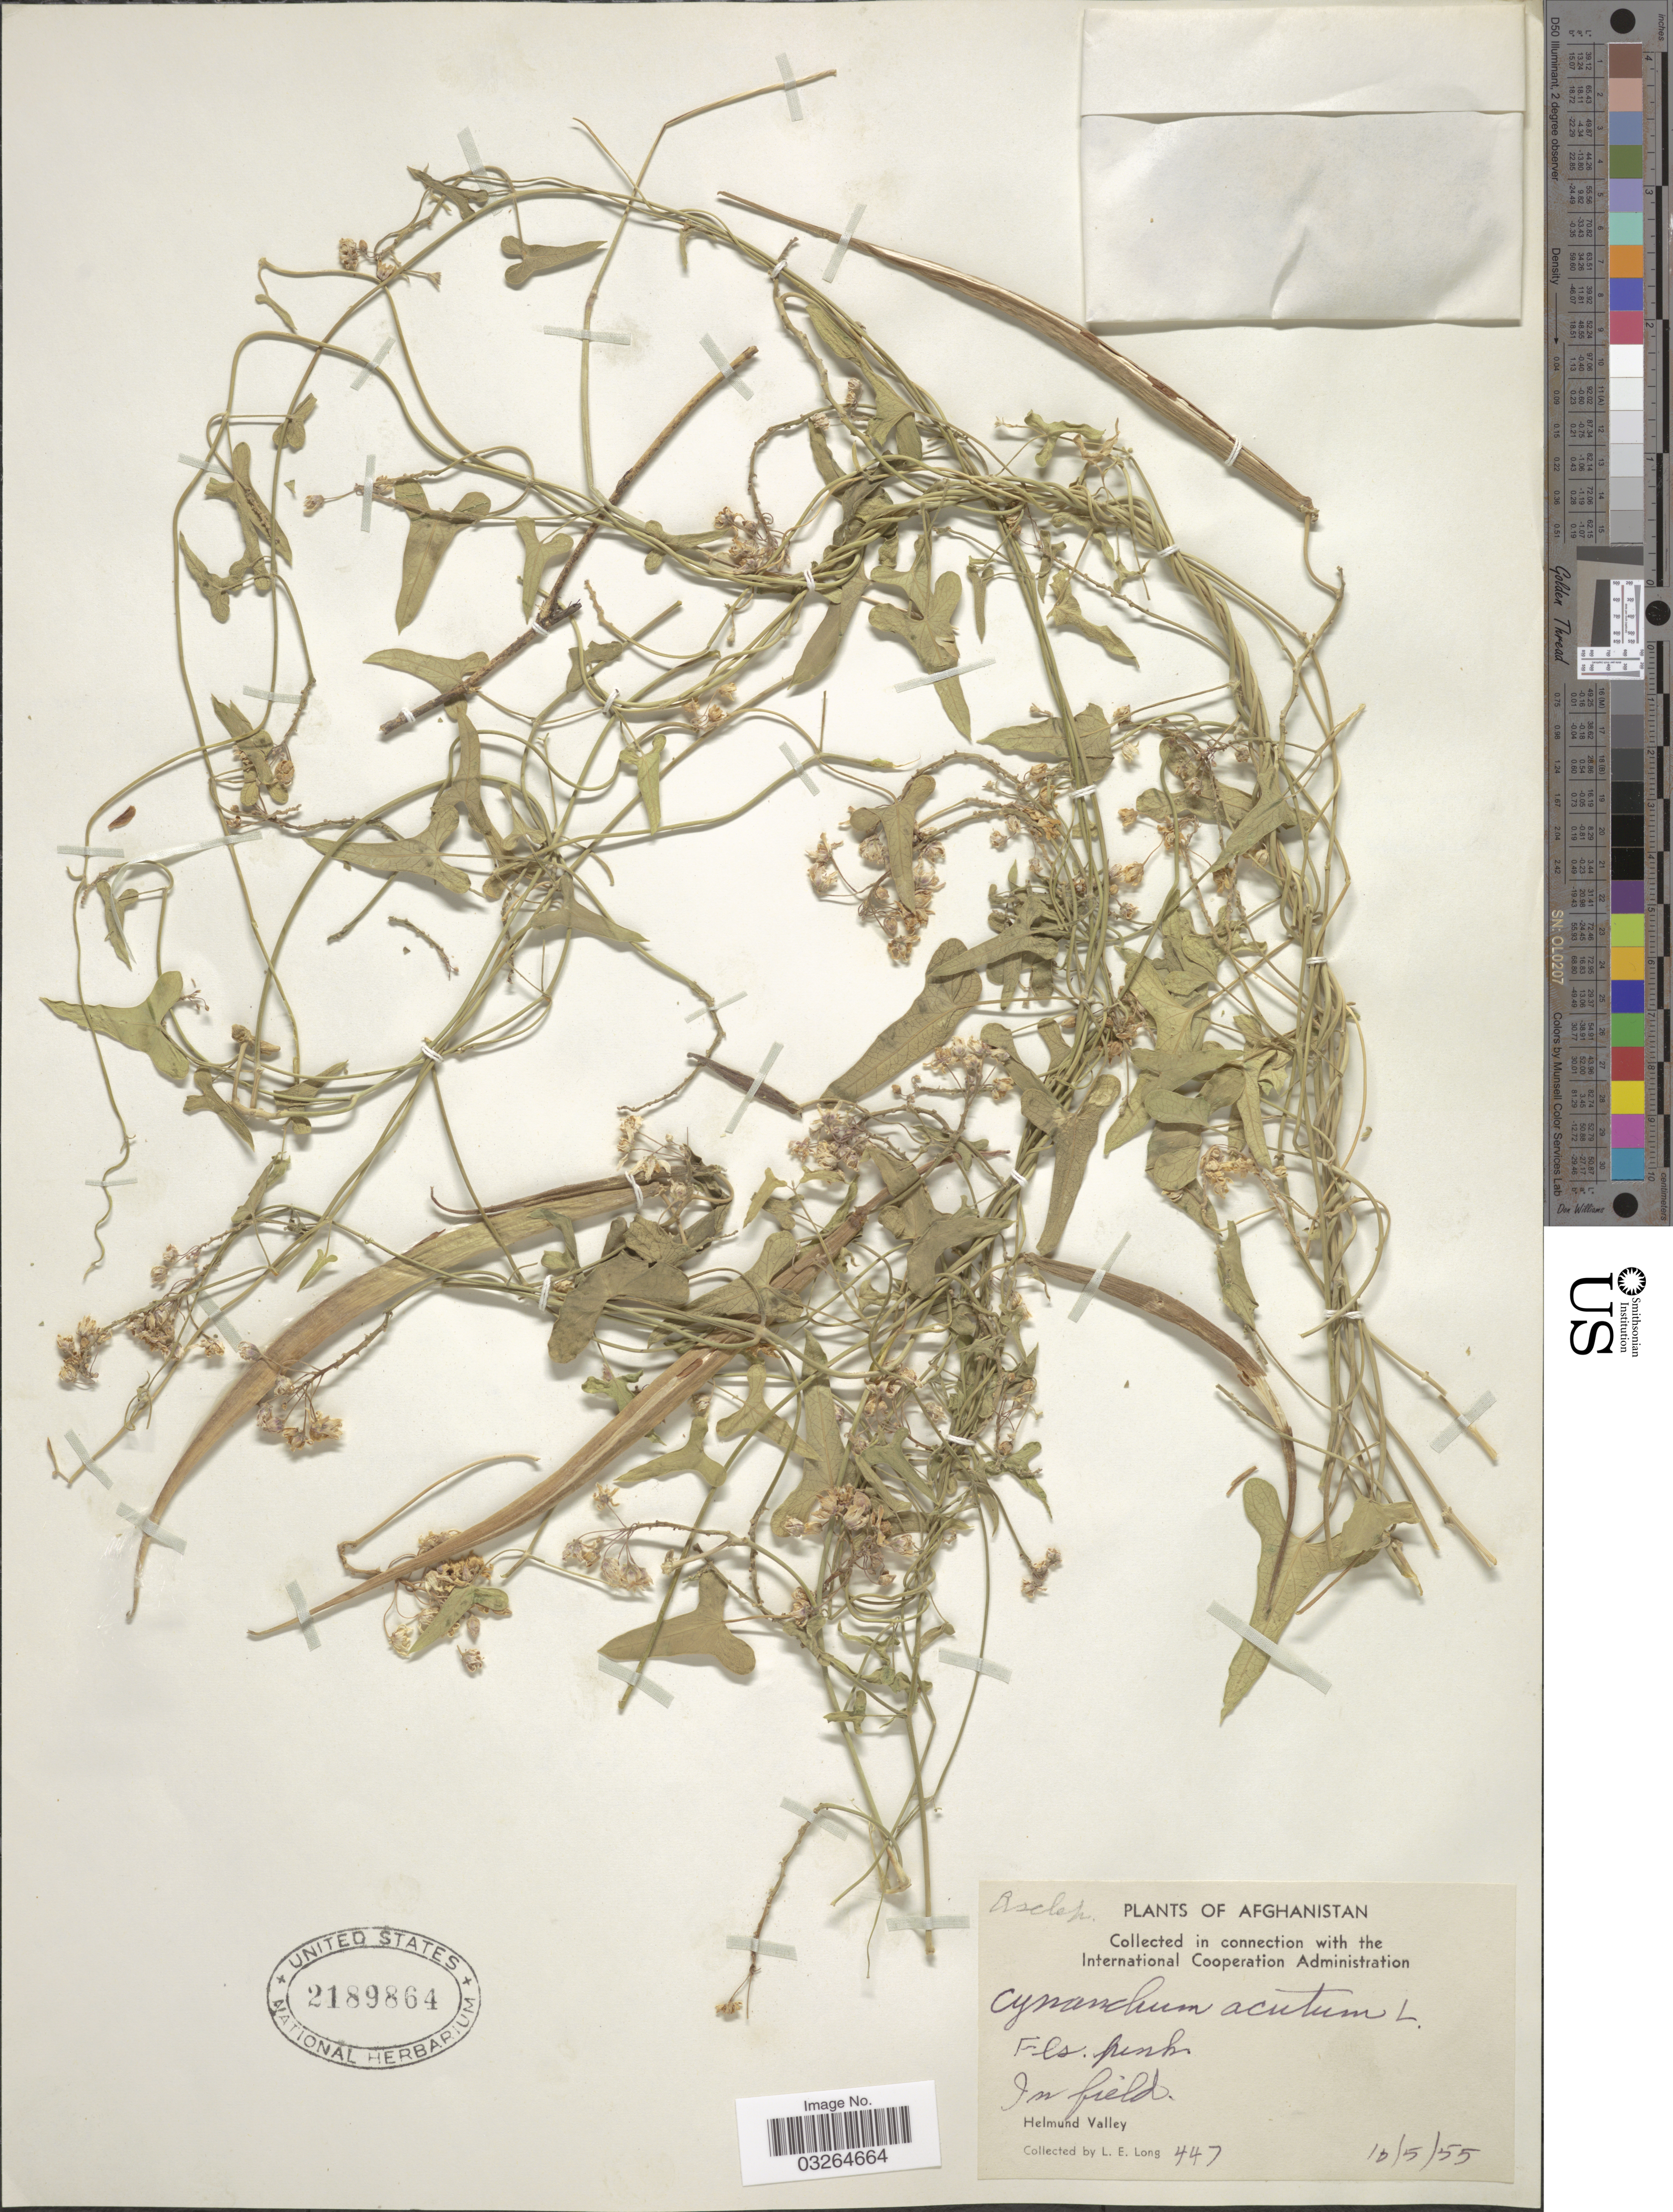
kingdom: Plantae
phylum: Tracheophyta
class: Magnoliopsida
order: Gentianales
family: Apocynaceae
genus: Cynanchum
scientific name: Cynanchum acutum subsp. sibiricum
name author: (Willd.) Rech. f.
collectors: L. E. Long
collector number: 447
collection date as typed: Transcribed d/m/y: 10/5/55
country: Afghanistan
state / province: Helmand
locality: In field. Helmund Valley.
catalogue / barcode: US 2189864